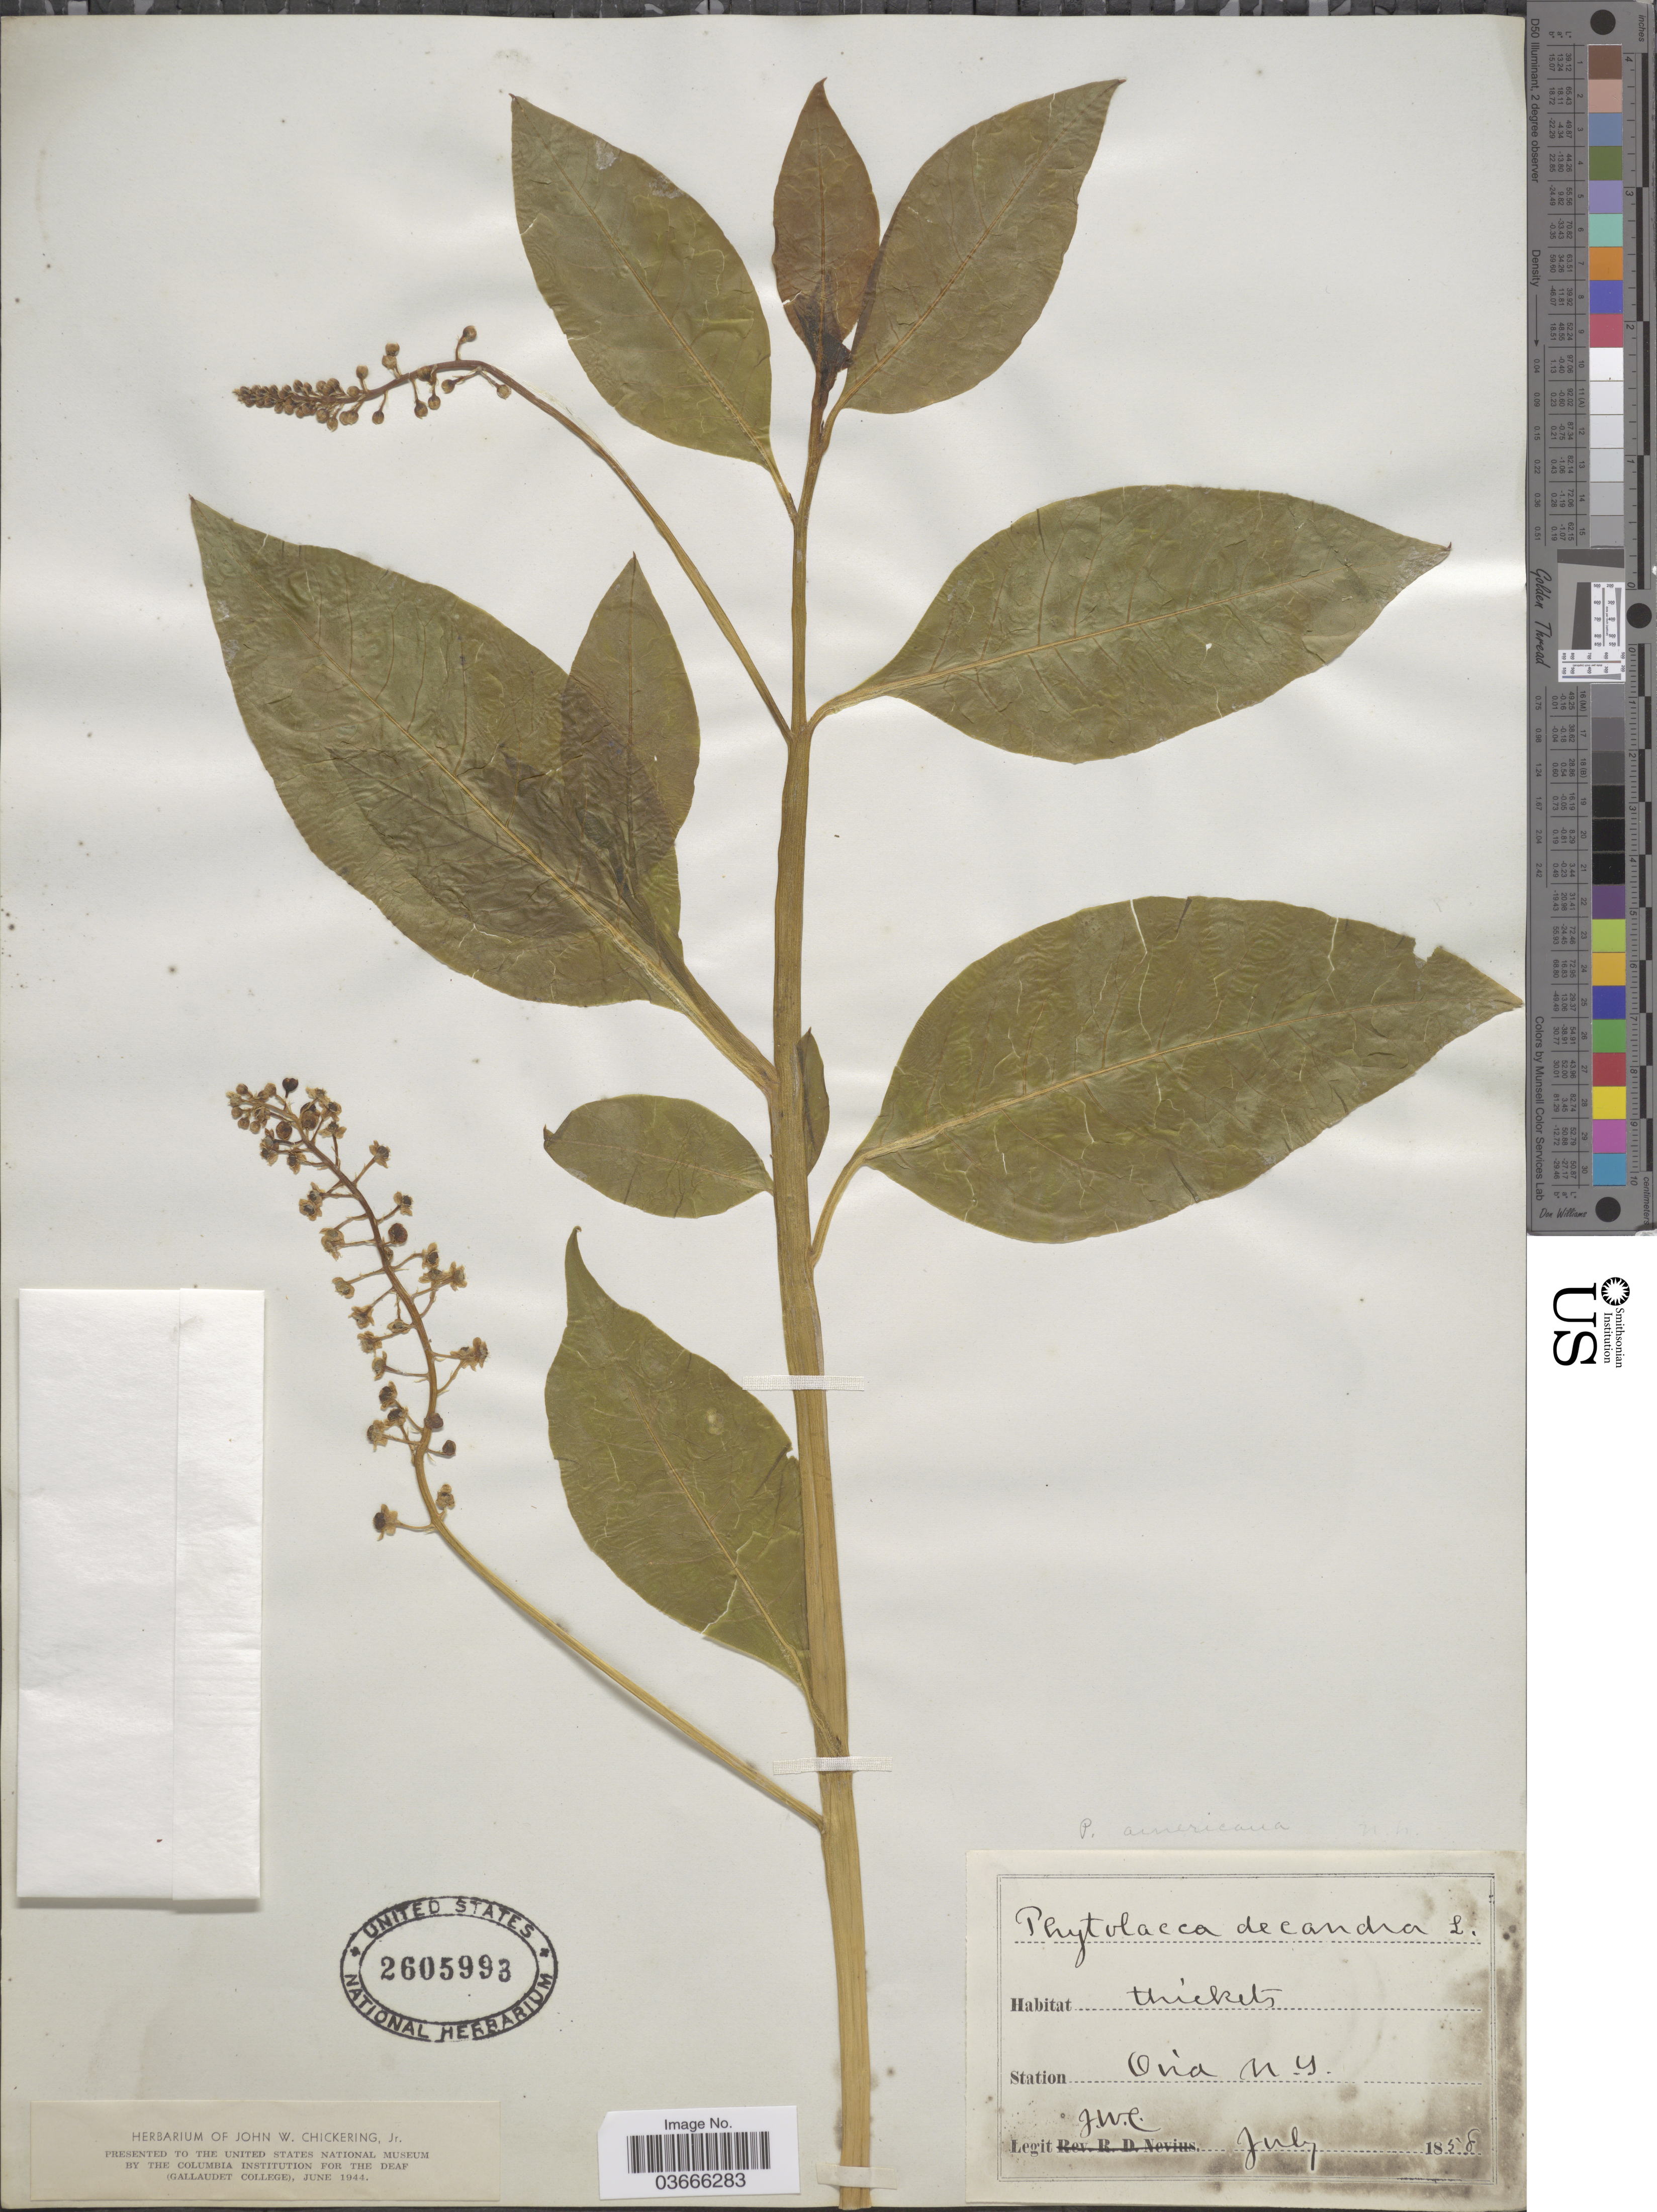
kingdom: Plantae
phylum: Tracheophyta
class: Magnoliopsida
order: Caryophyllales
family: Phytolaccaceae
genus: Phytolacca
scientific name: Phytolacca americana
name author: L.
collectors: J. Chickering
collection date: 1858-07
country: United States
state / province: New York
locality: Ovid.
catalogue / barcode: US 2605993